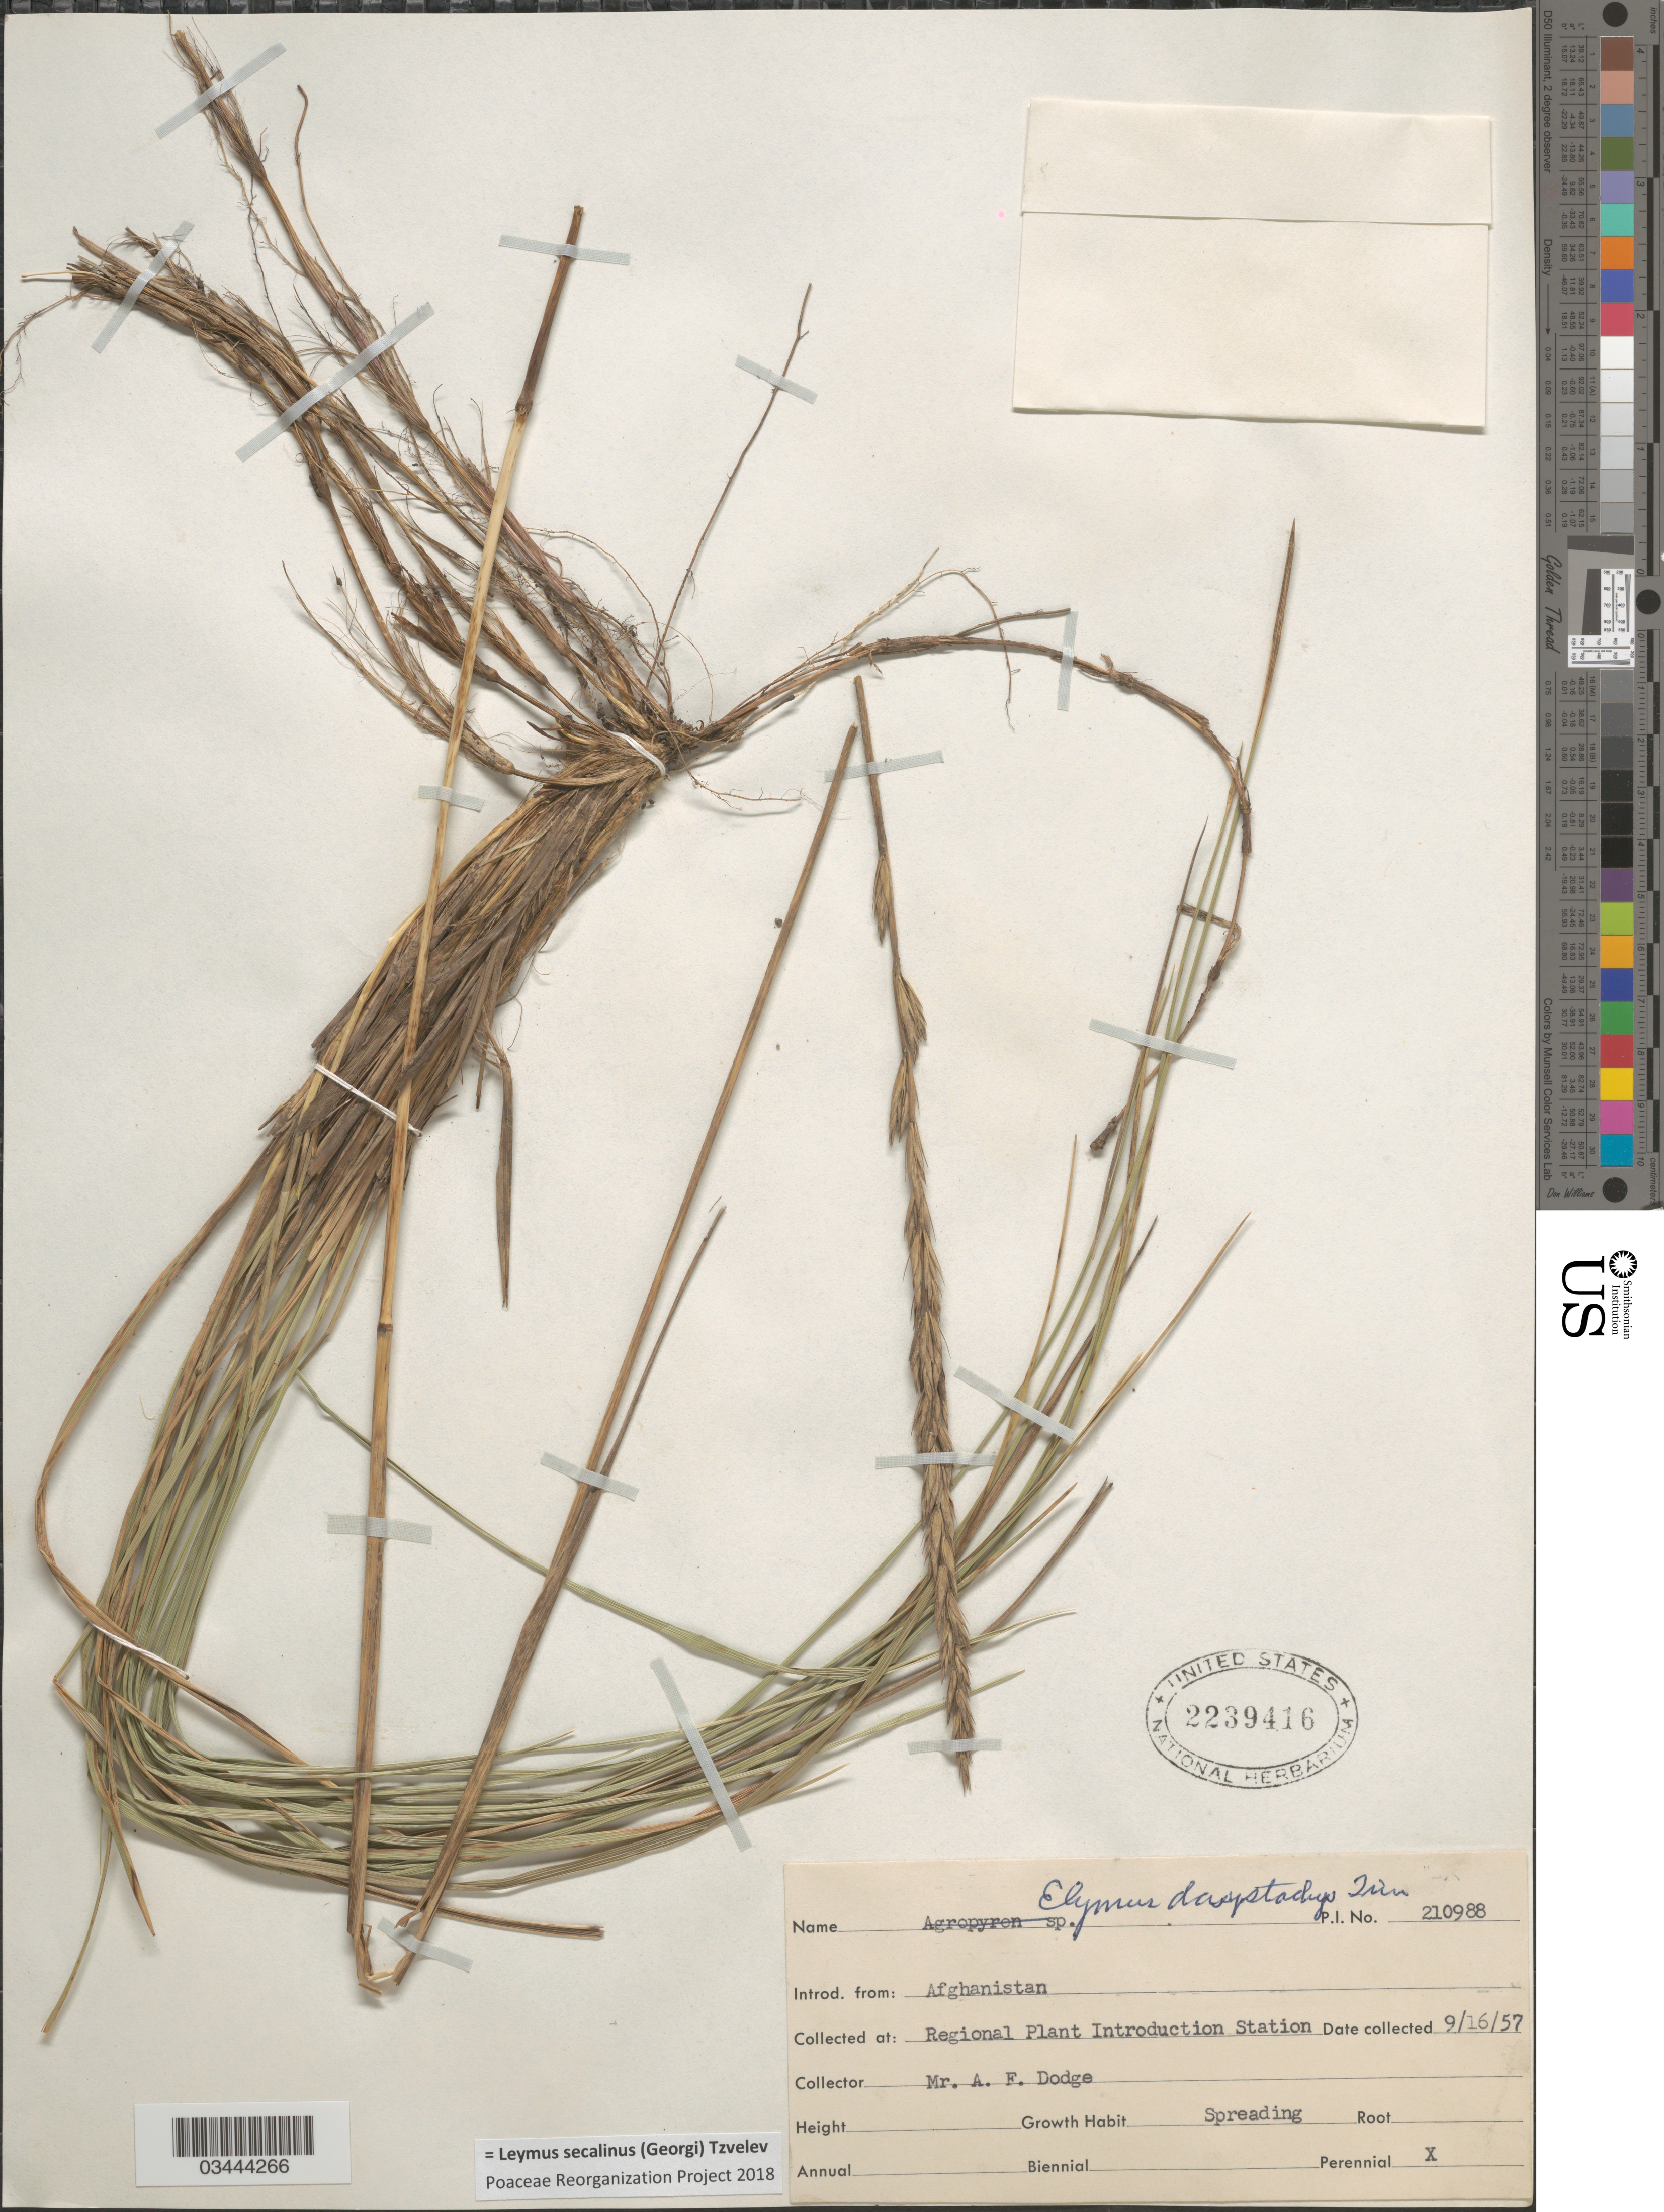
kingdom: Plantae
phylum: Tracheophyta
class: Liliopsida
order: Poales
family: Poaceae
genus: Leymus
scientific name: Leymus secalinus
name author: (Georgi) Tzvelev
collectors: A. Dodge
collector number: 210988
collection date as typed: Transcribed d/m/y: 16/9/57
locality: Regional Plant Introduction Station.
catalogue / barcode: US 2239416